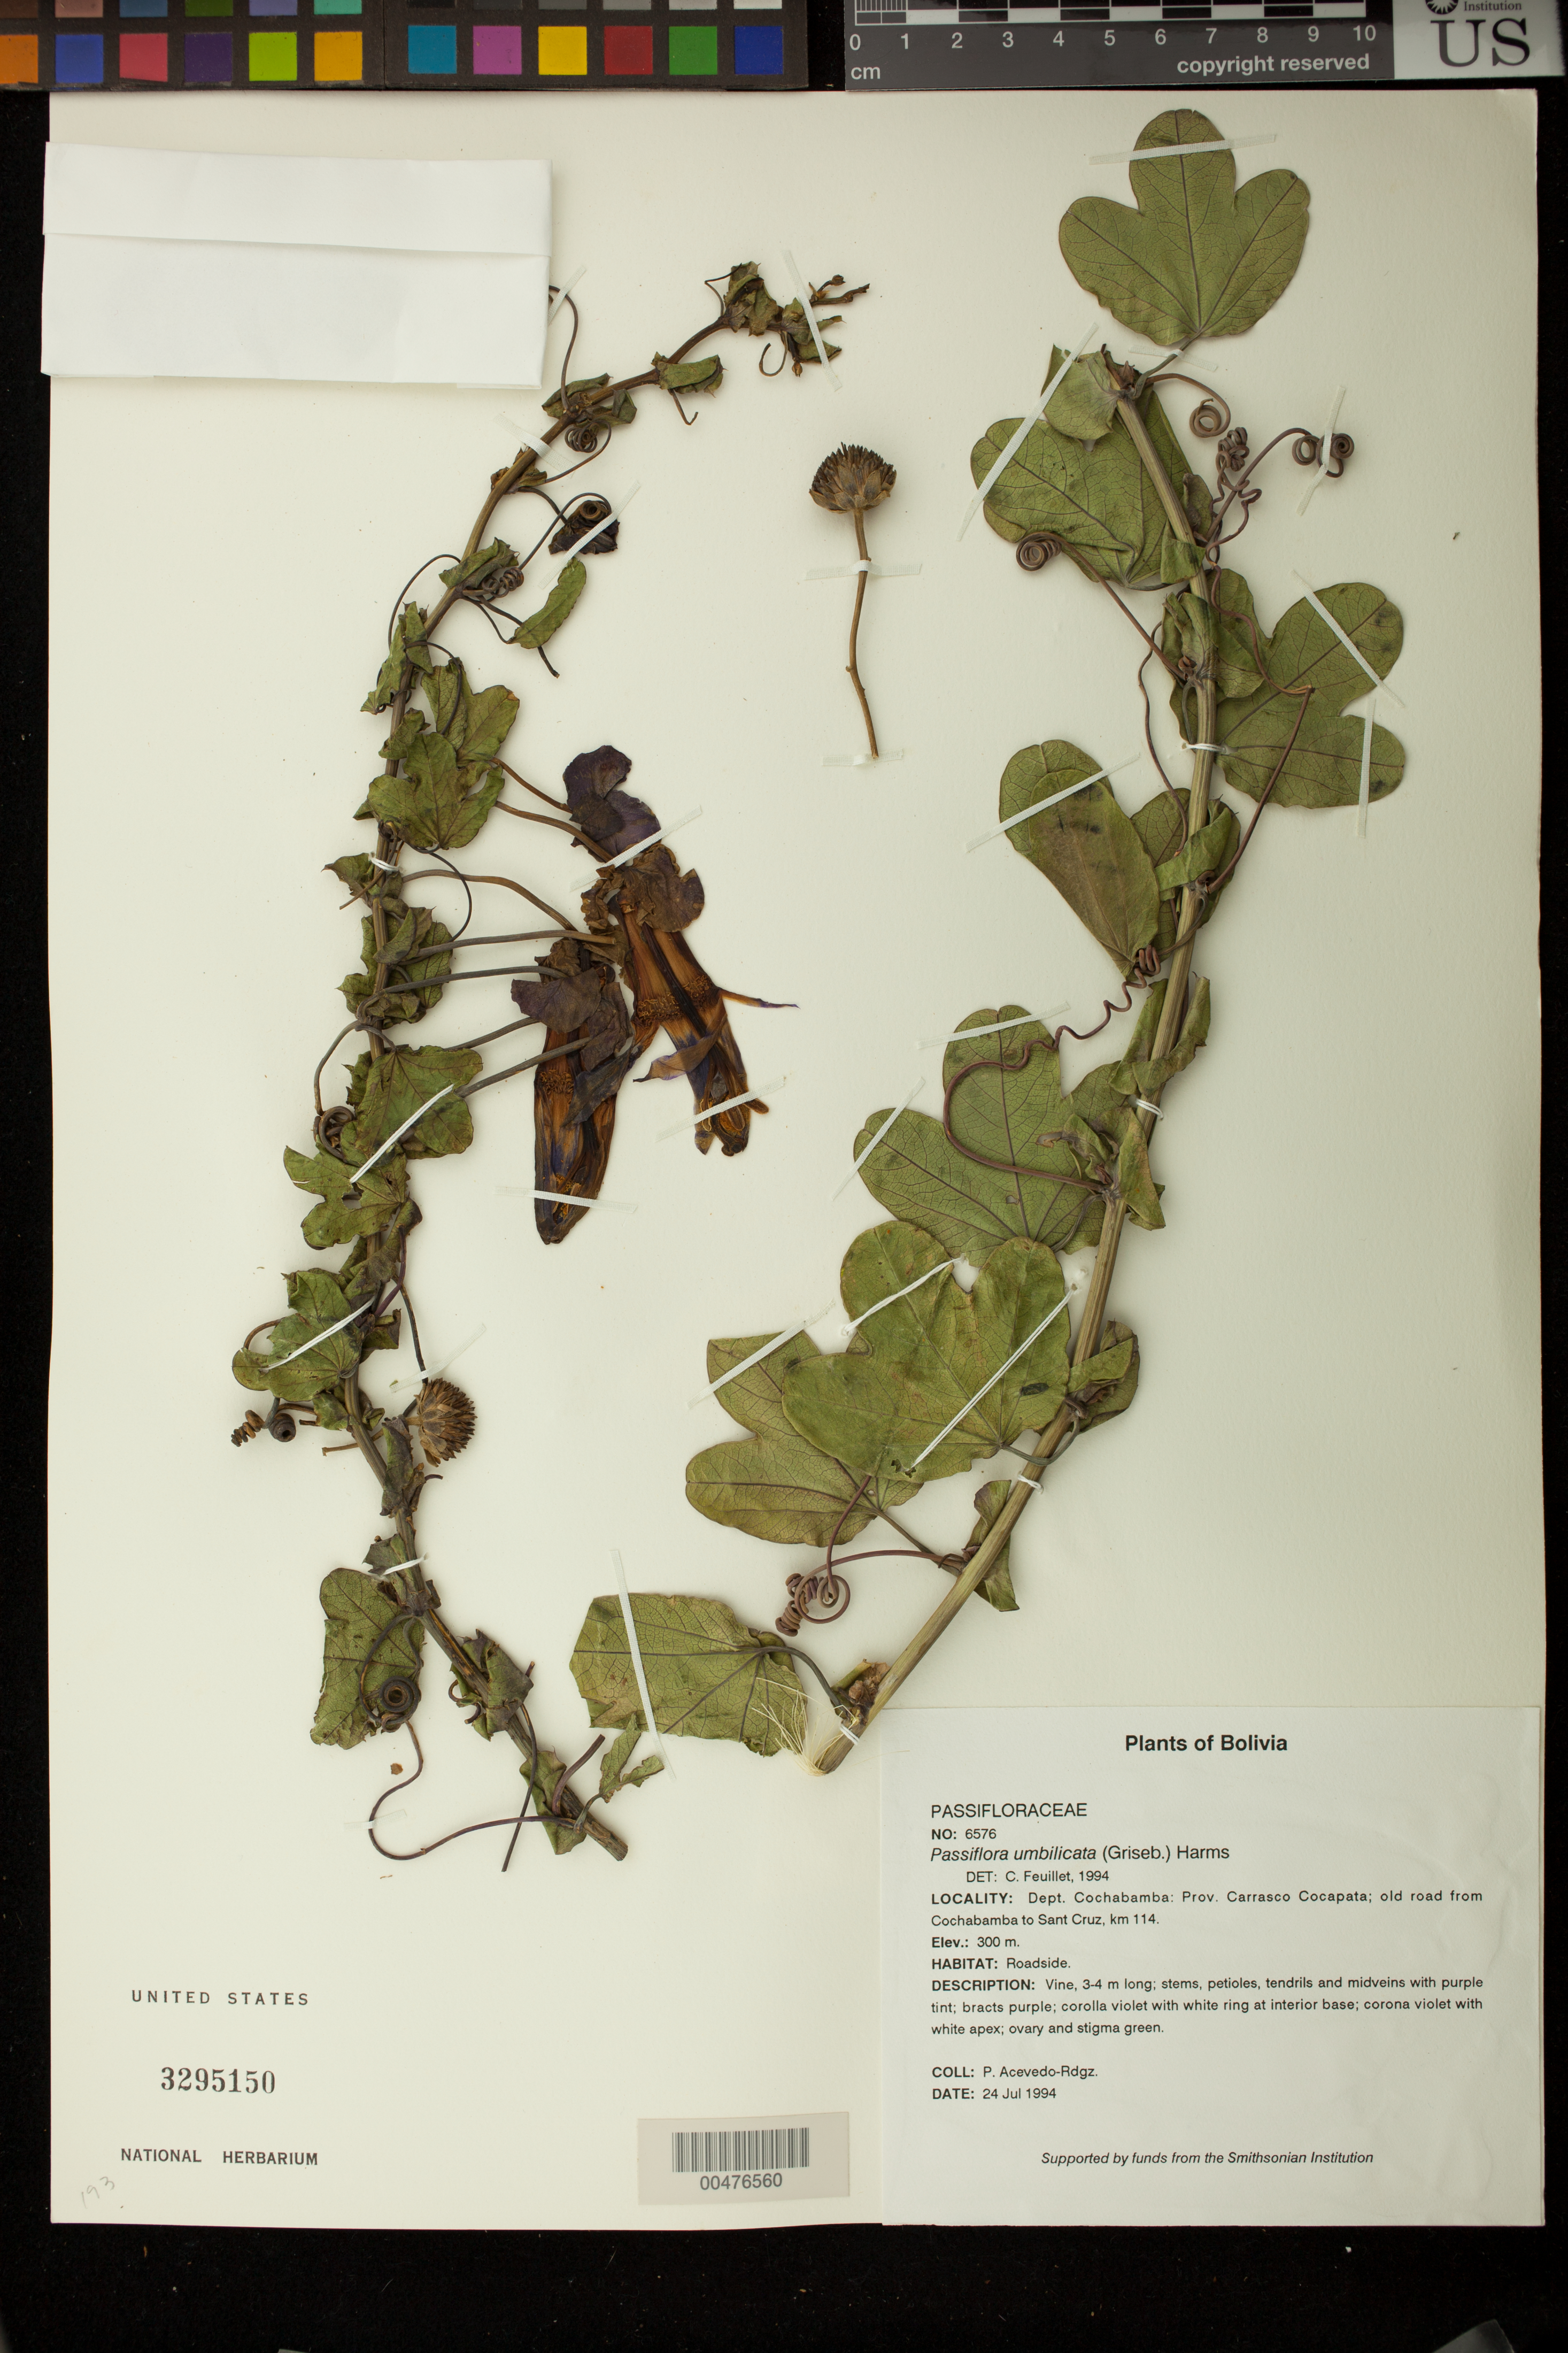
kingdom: Plantae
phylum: Tracheophyta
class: Magnoliopsida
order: Malpighiales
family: Passifloraceae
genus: Passiflora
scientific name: Passiflora umbilicata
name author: (Griseb.) Harms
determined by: Feuillet, C.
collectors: P. Acevedo-Rodr., A. Siaca, S. Ferrucci & H. Garcia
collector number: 6576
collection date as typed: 24 Jul 1994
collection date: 1994-07-24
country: Bolivia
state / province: Cochabamba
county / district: Carrasco Cocapata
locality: Depart. Cochabamba; Prov. Carrasco Cocapata. Old road from Cochabamba to Sant Cruz, km 114.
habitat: Roadside.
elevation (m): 300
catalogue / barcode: US 3295150